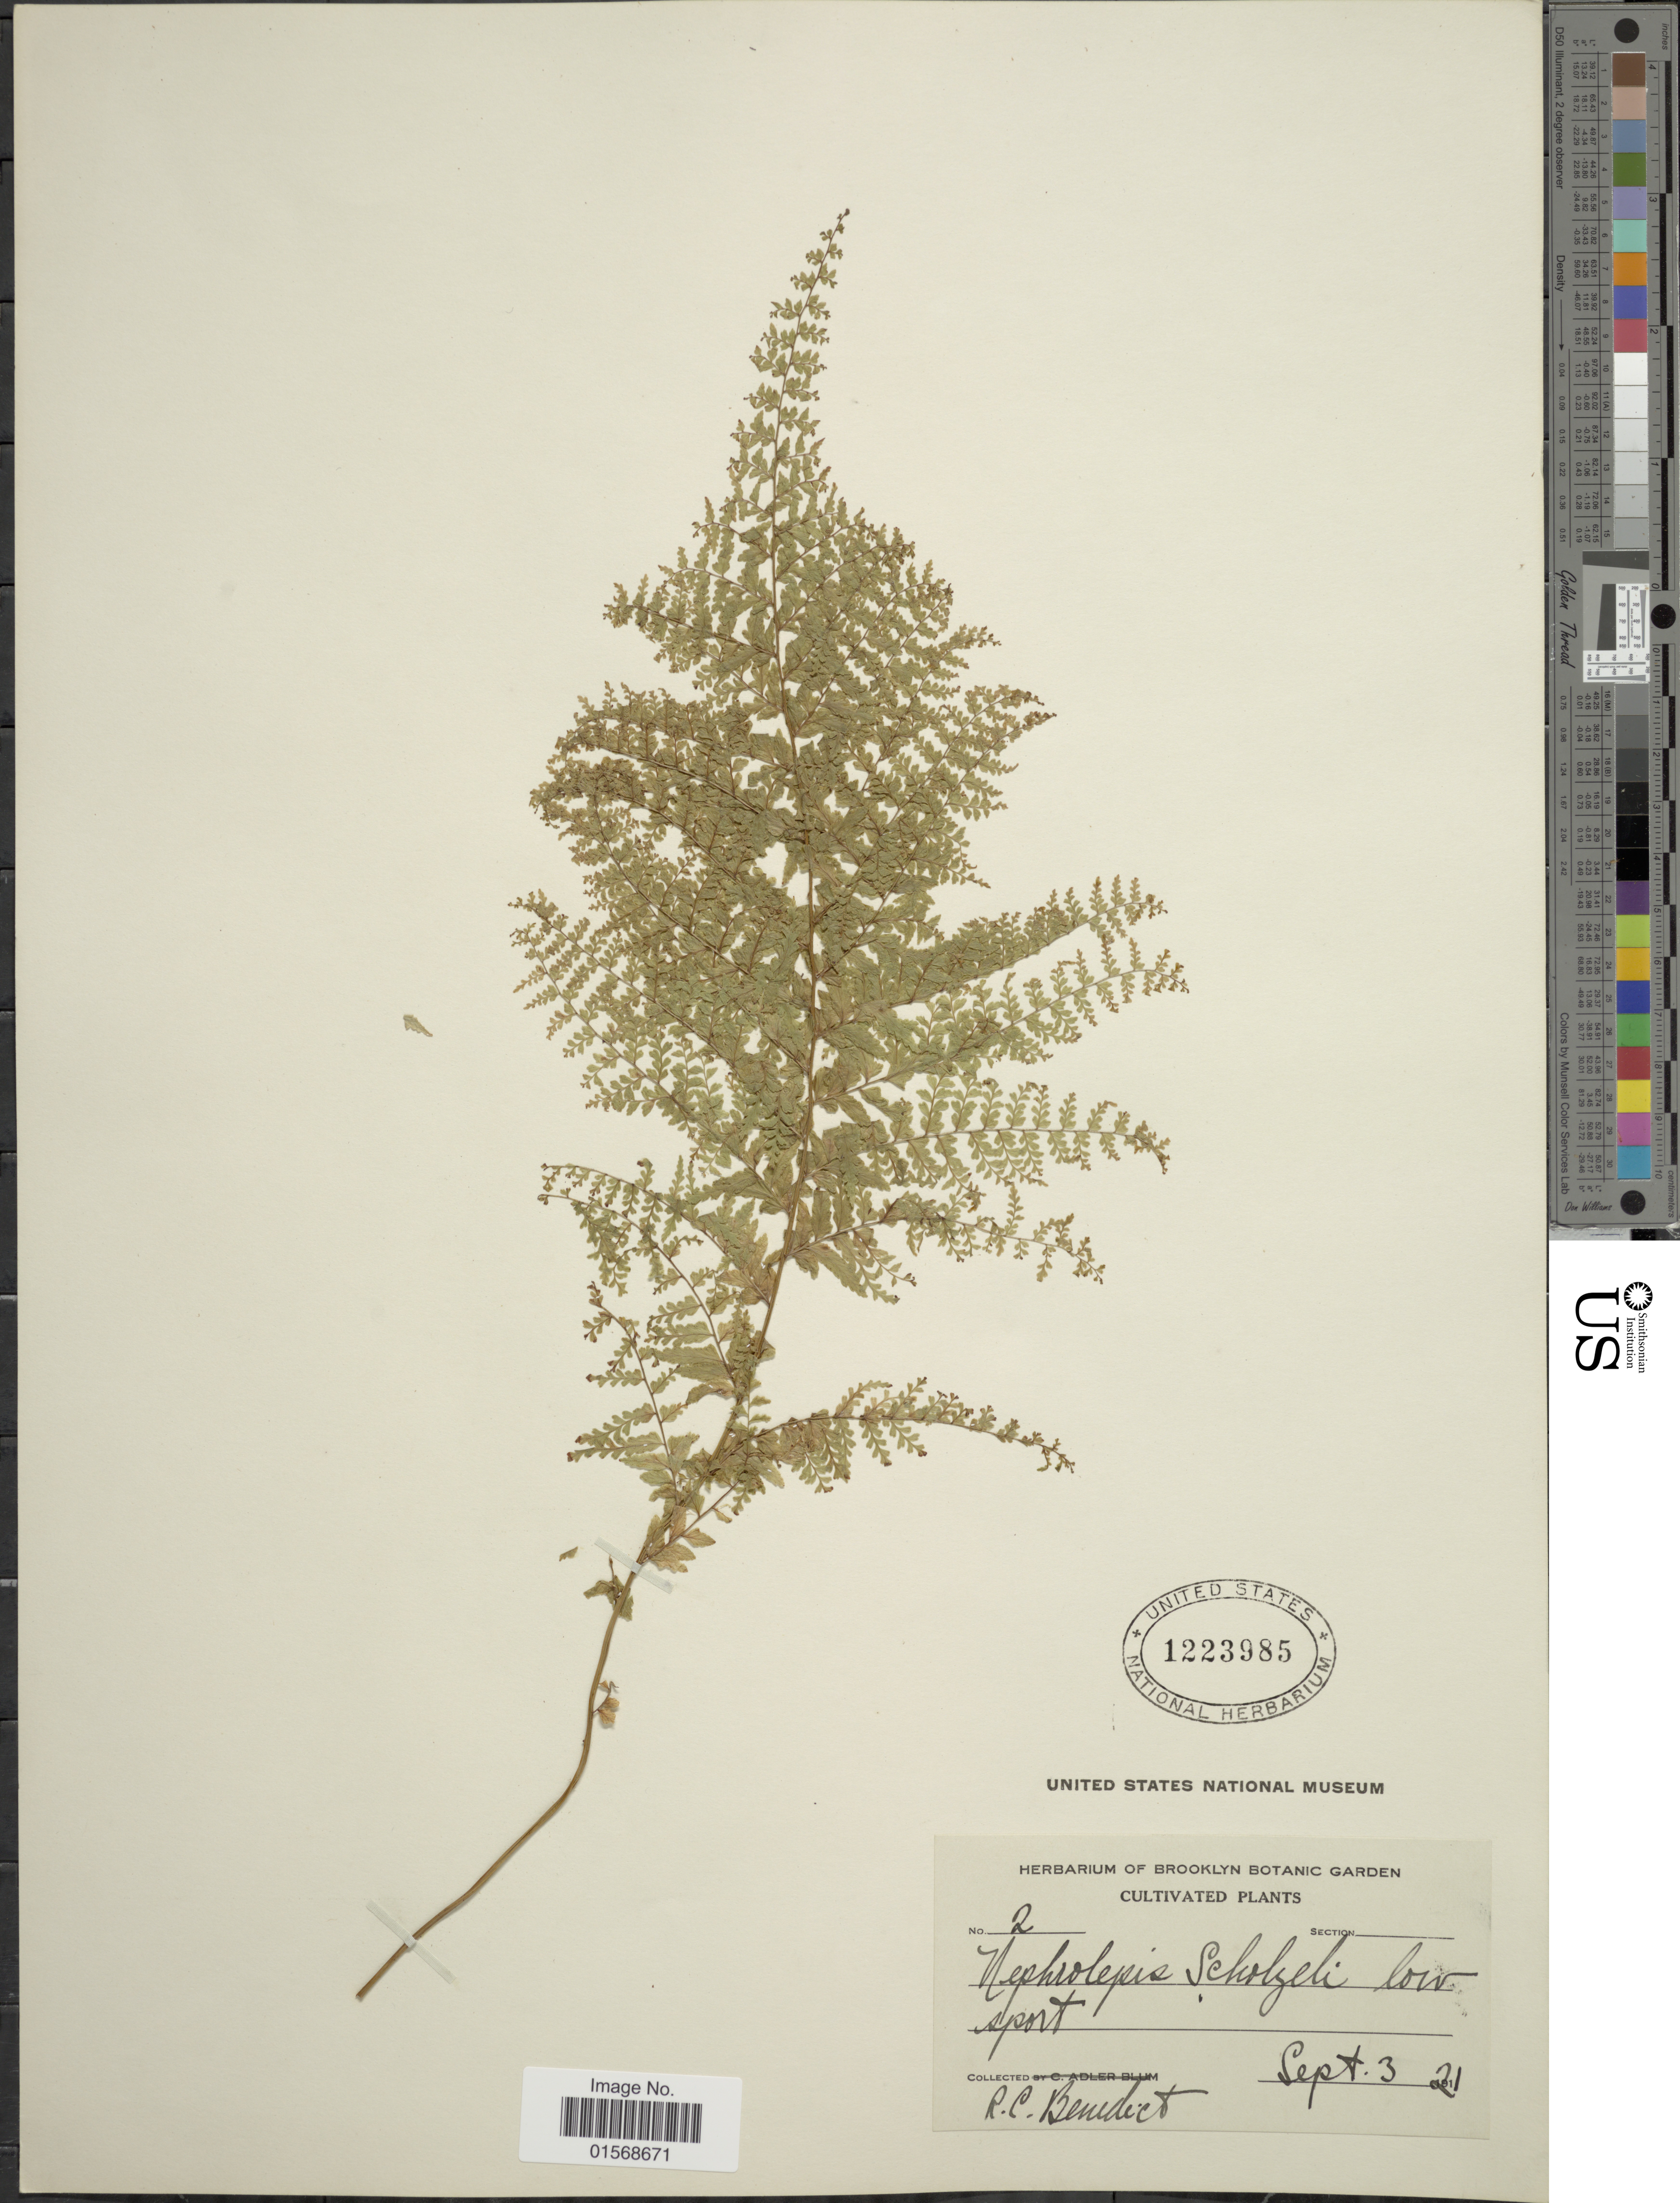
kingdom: Plantae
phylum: Tracheophyta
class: Polypodiopsida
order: Polypodiales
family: Nephrolepidaceae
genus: Nephrolepis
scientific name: Nephrolepis 'Scholzel'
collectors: R. C. Benedict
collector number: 2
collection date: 1921-09-03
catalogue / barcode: US 1223985